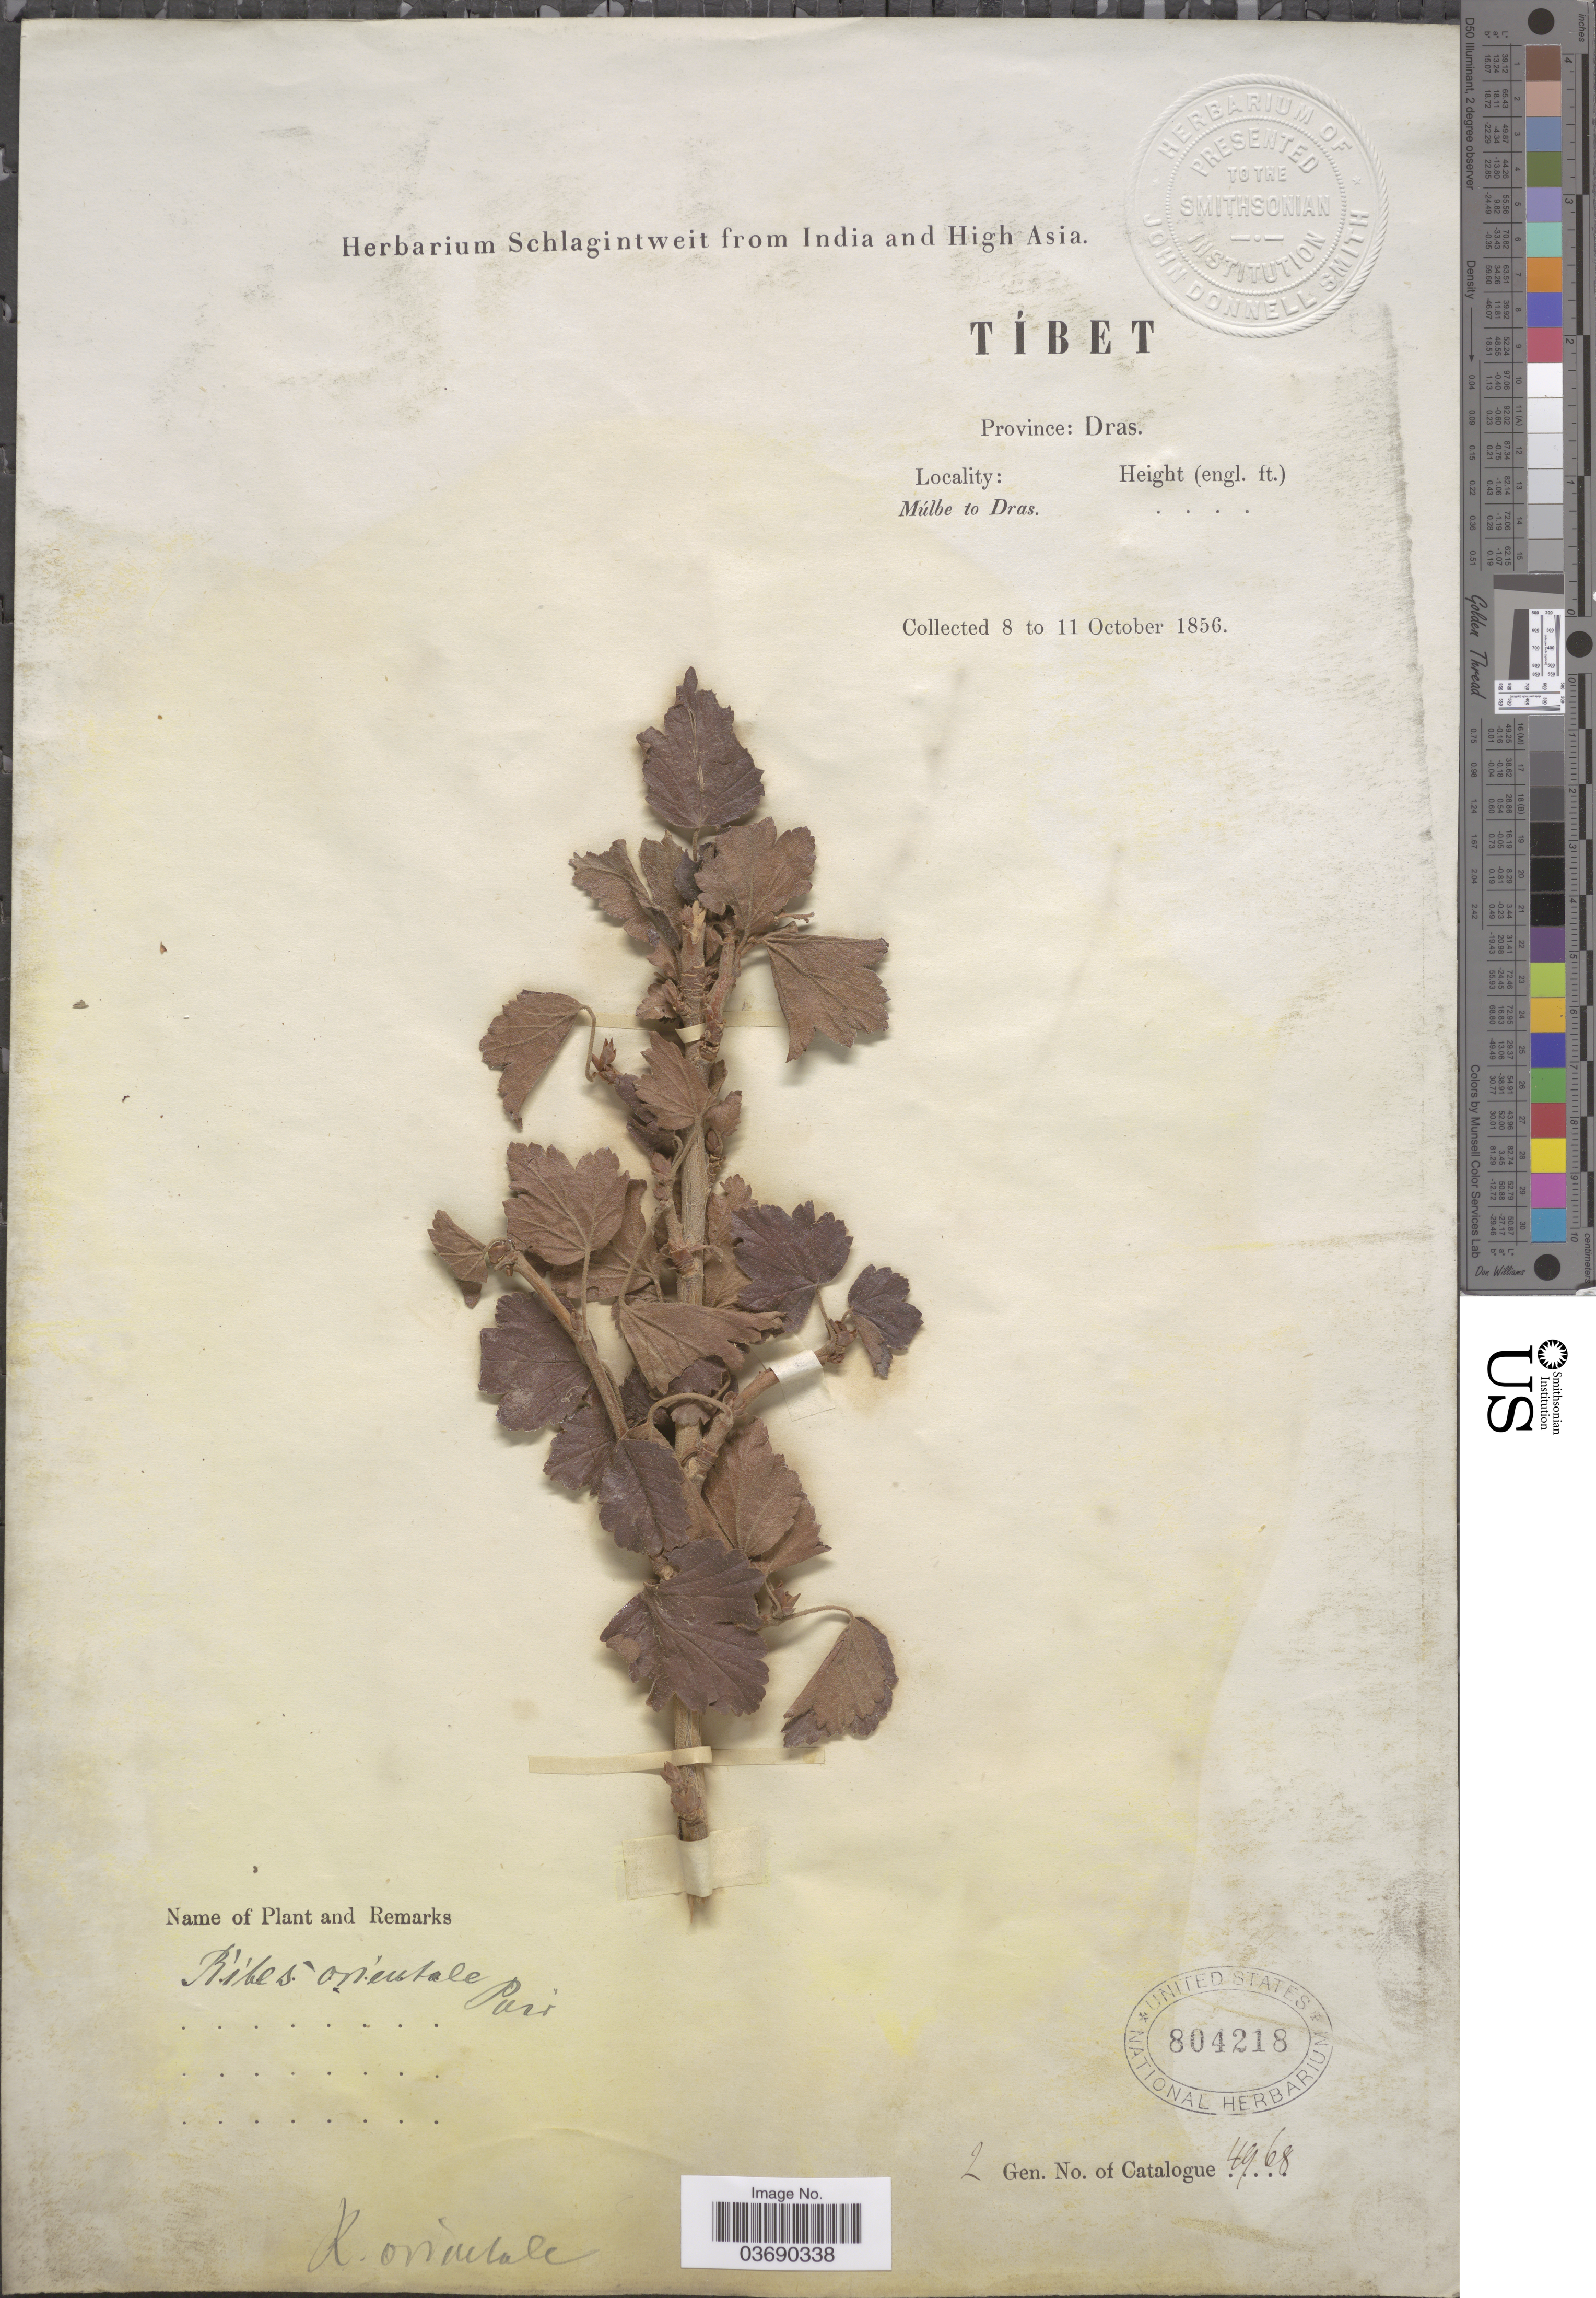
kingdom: Plantae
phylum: Tracheophyta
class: Magnoliopsida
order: Saxifragales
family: Grossulariaceae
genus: Ribes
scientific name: Ribes orientale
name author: Desf.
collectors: ex herb. Schlagintweit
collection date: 1856-10-08/1856-10-11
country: China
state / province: Xizang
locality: Tíbet. Province: Dras. Múble to Dras.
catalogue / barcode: US 804218